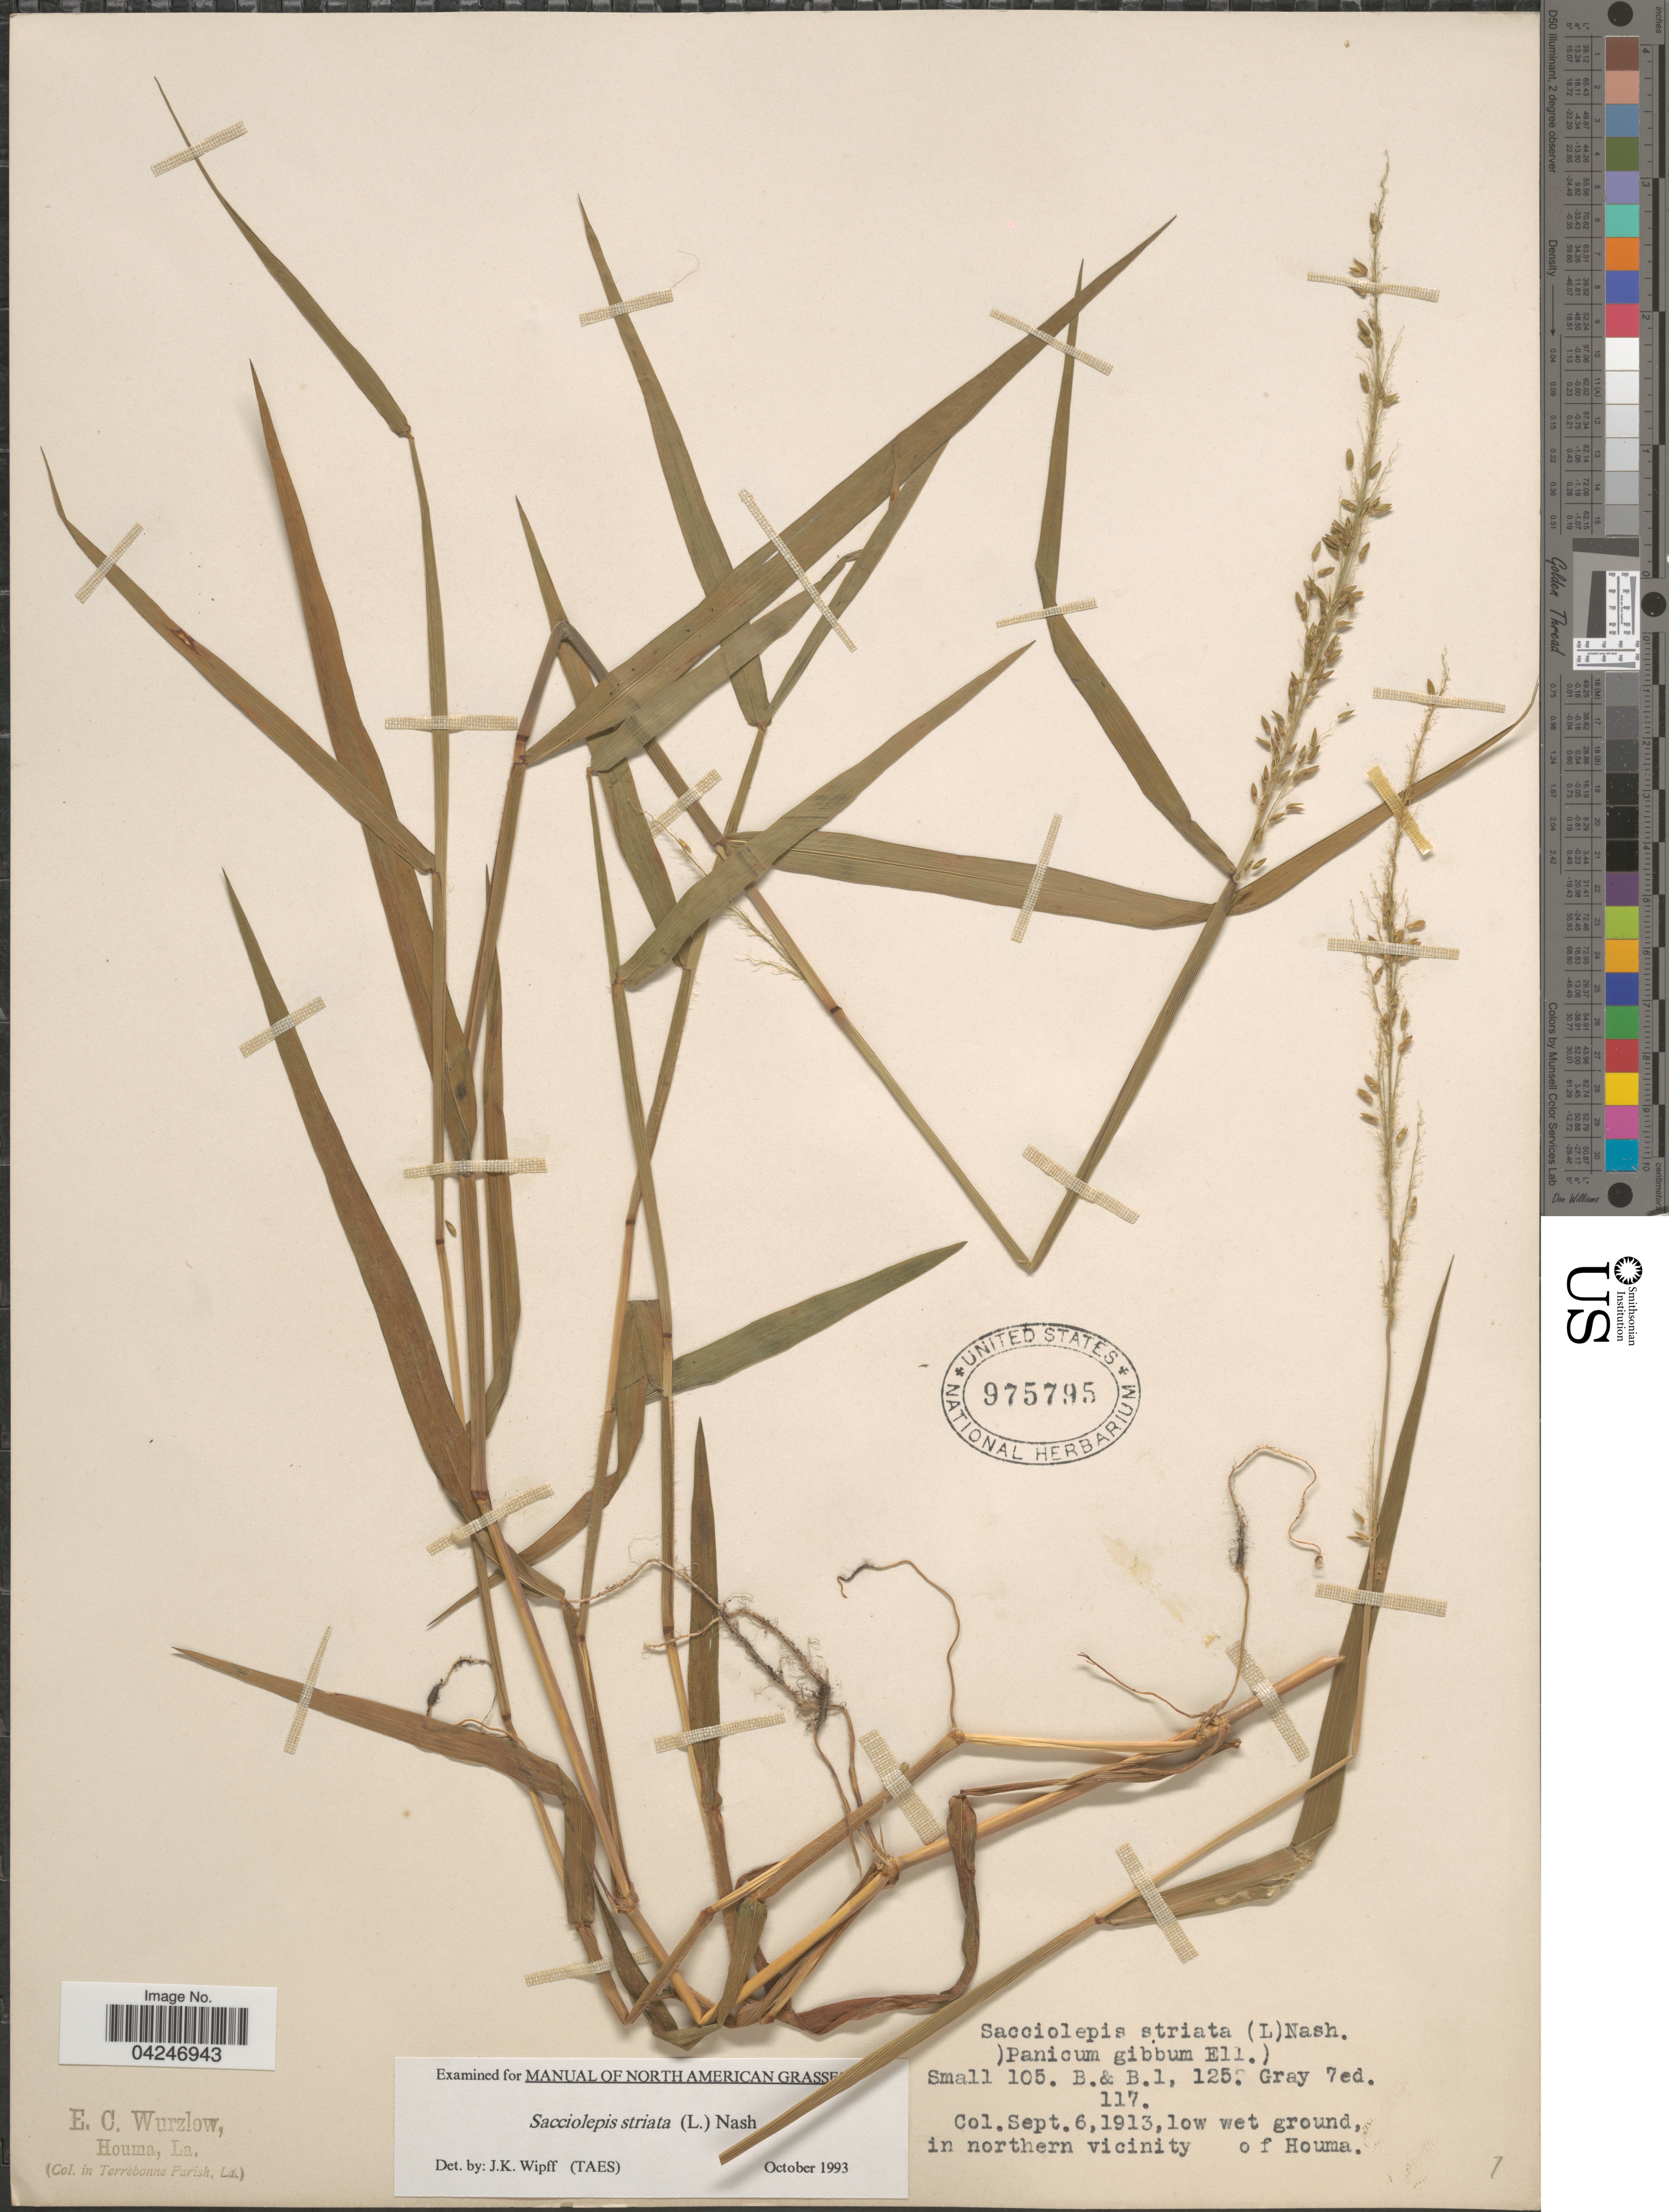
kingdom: Plantae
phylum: Tracheophyta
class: Liliopsida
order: Poales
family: Poaceae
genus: Sacciolepis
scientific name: Sacciolepis striata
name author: (L.) Nash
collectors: E. Wurzlow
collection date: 1913-09-06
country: United States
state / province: Louisiana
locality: Terrebonne Parish. Low wet ground in northern vicinity of Houma.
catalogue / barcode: US 975795